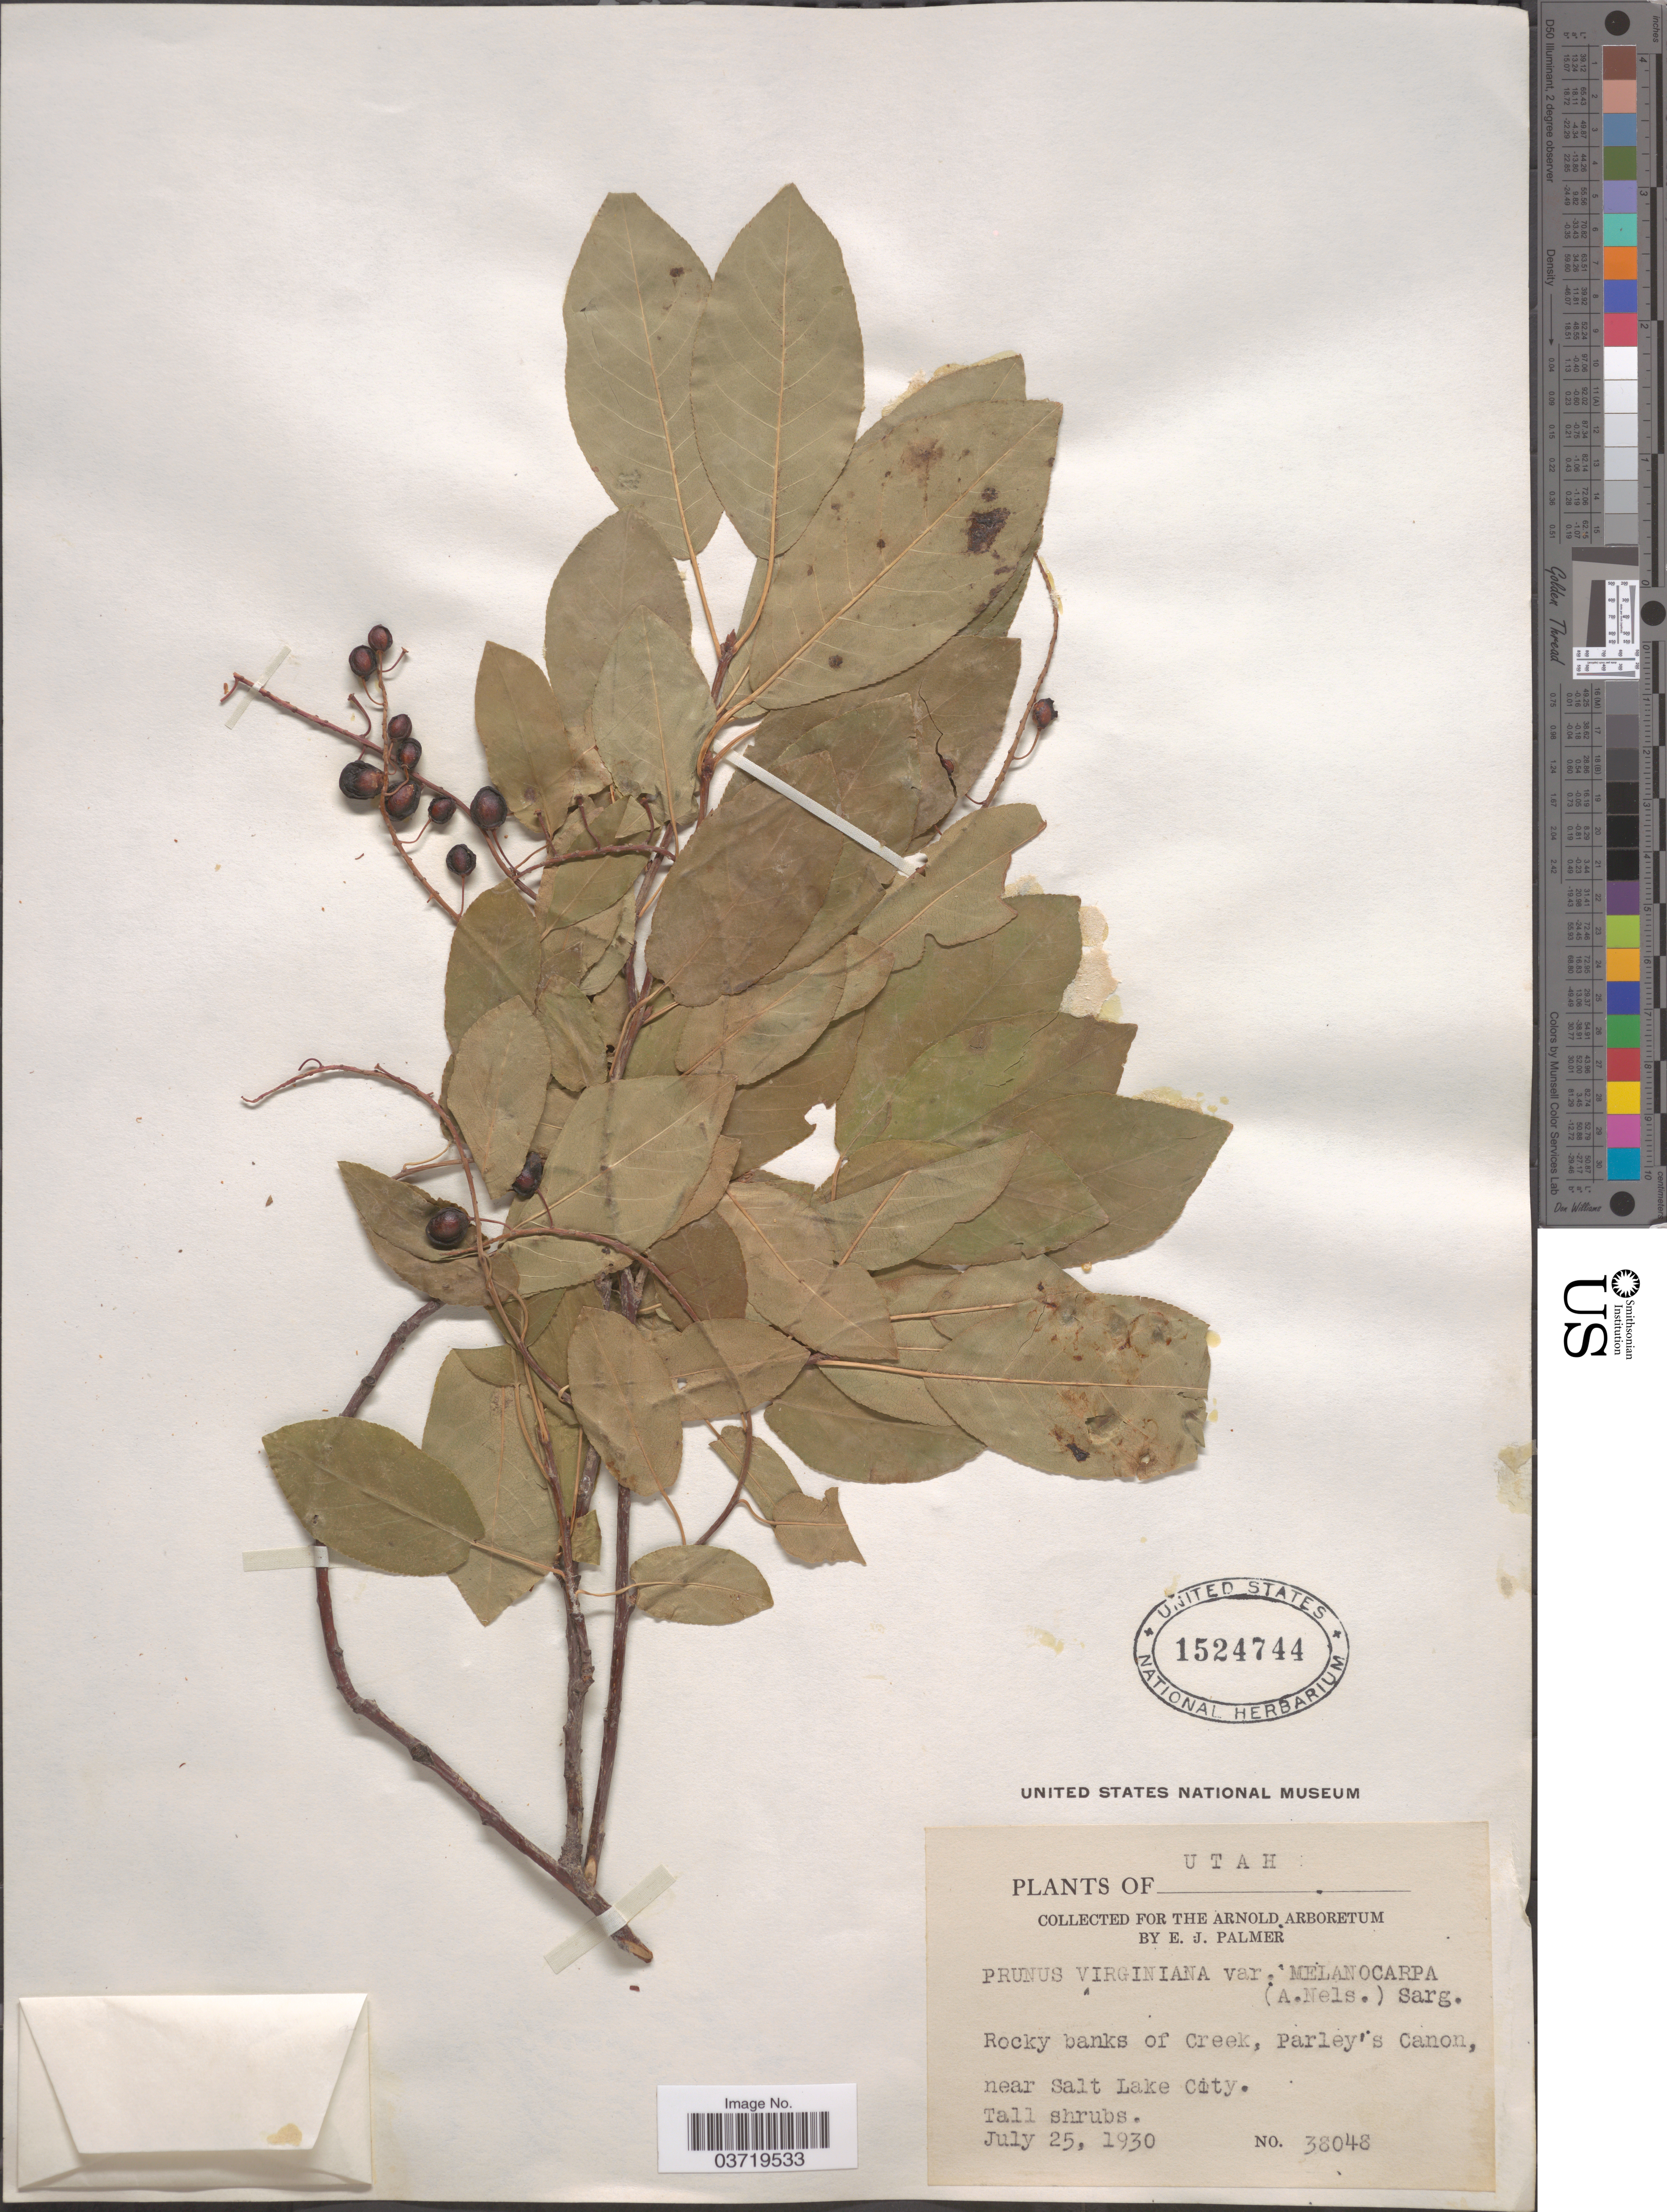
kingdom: Plantae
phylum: Tracheophyta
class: Magnoliopsida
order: Rosales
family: Rosaceae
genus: Prunus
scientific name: Prunus virginiana var. demissa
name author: (Nutt.) Torr.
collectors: E. J. Palmer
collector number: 38048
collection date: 1930-07-25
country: United States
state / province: Utah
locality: Rocky banks of Creek, Parley's Canon, near Salt Lake City.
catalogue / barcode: US 1524744